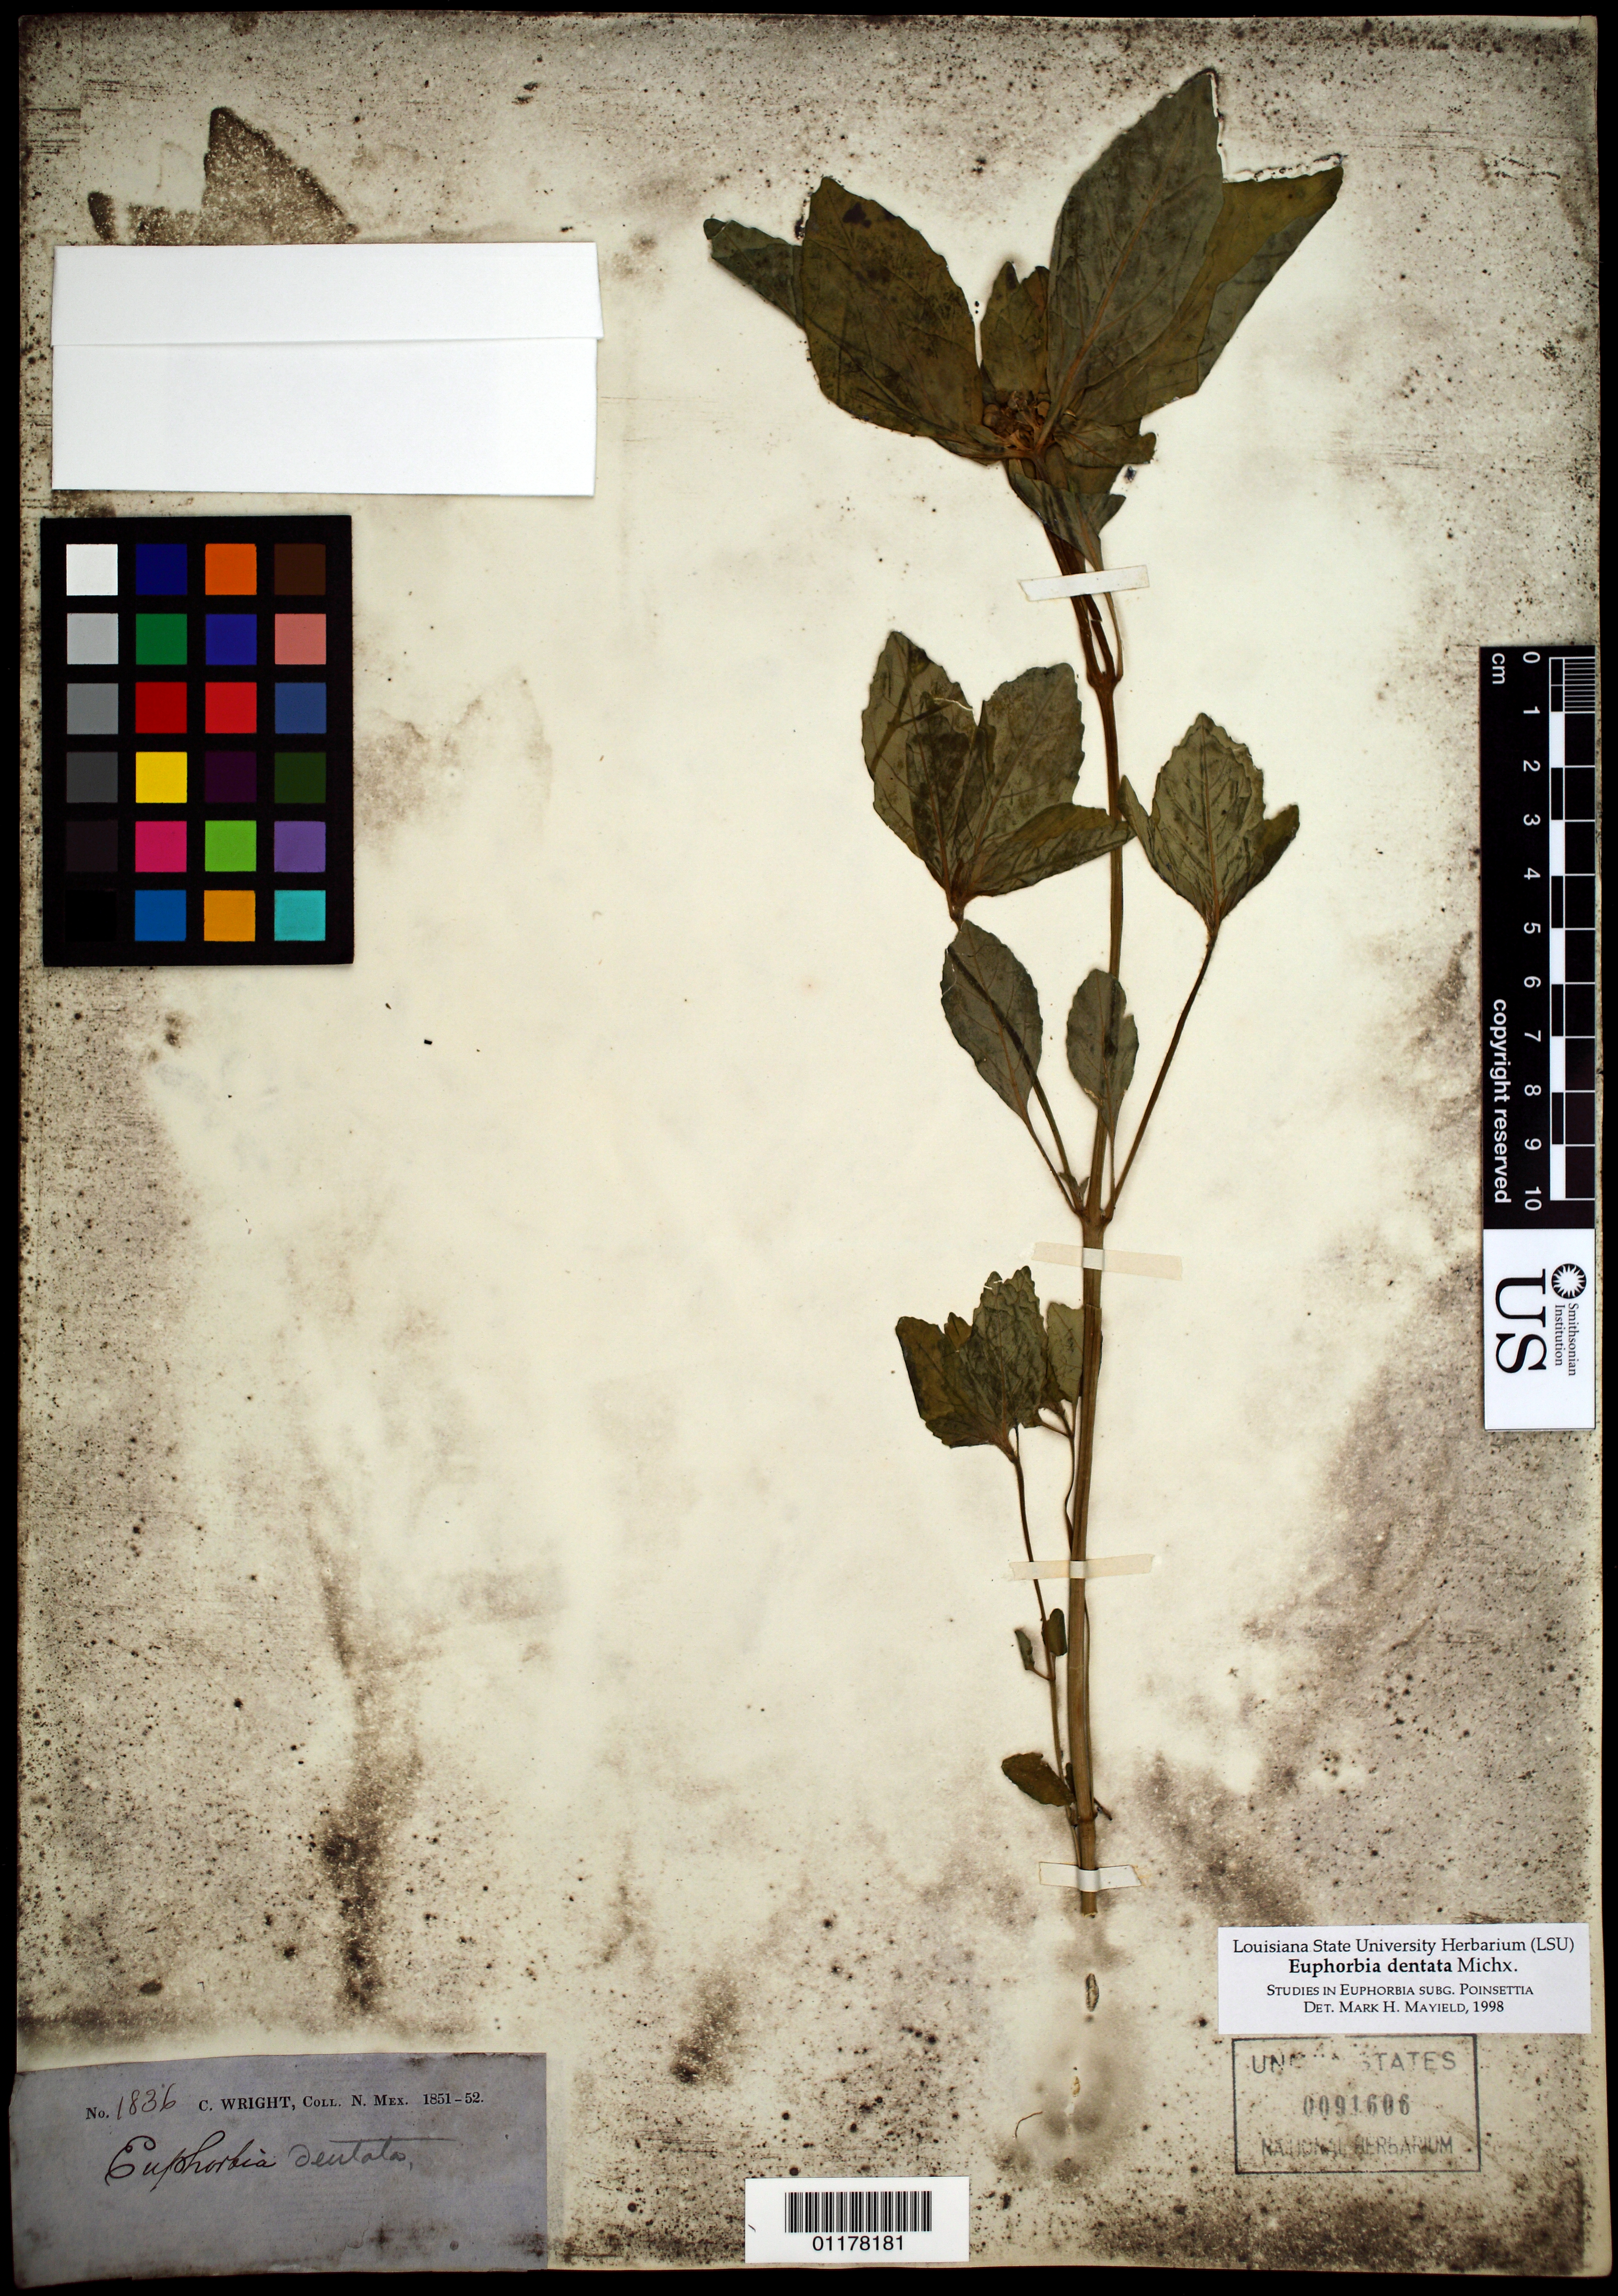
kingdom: Plantae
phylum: Tracheophyta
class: Magnoliopsida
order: Malpighiales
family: Euphorbiaceae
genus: Euphorbia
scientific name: Euphorbia dentata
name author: Michx.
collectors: C. Wright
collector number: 1836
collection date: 1851/1852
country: United States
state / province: New Mexico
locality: "N. Mex." [=northern Mexico or New Mexico? either way possibly referring to present-day Arizona or Texas]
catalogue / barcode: US 91606